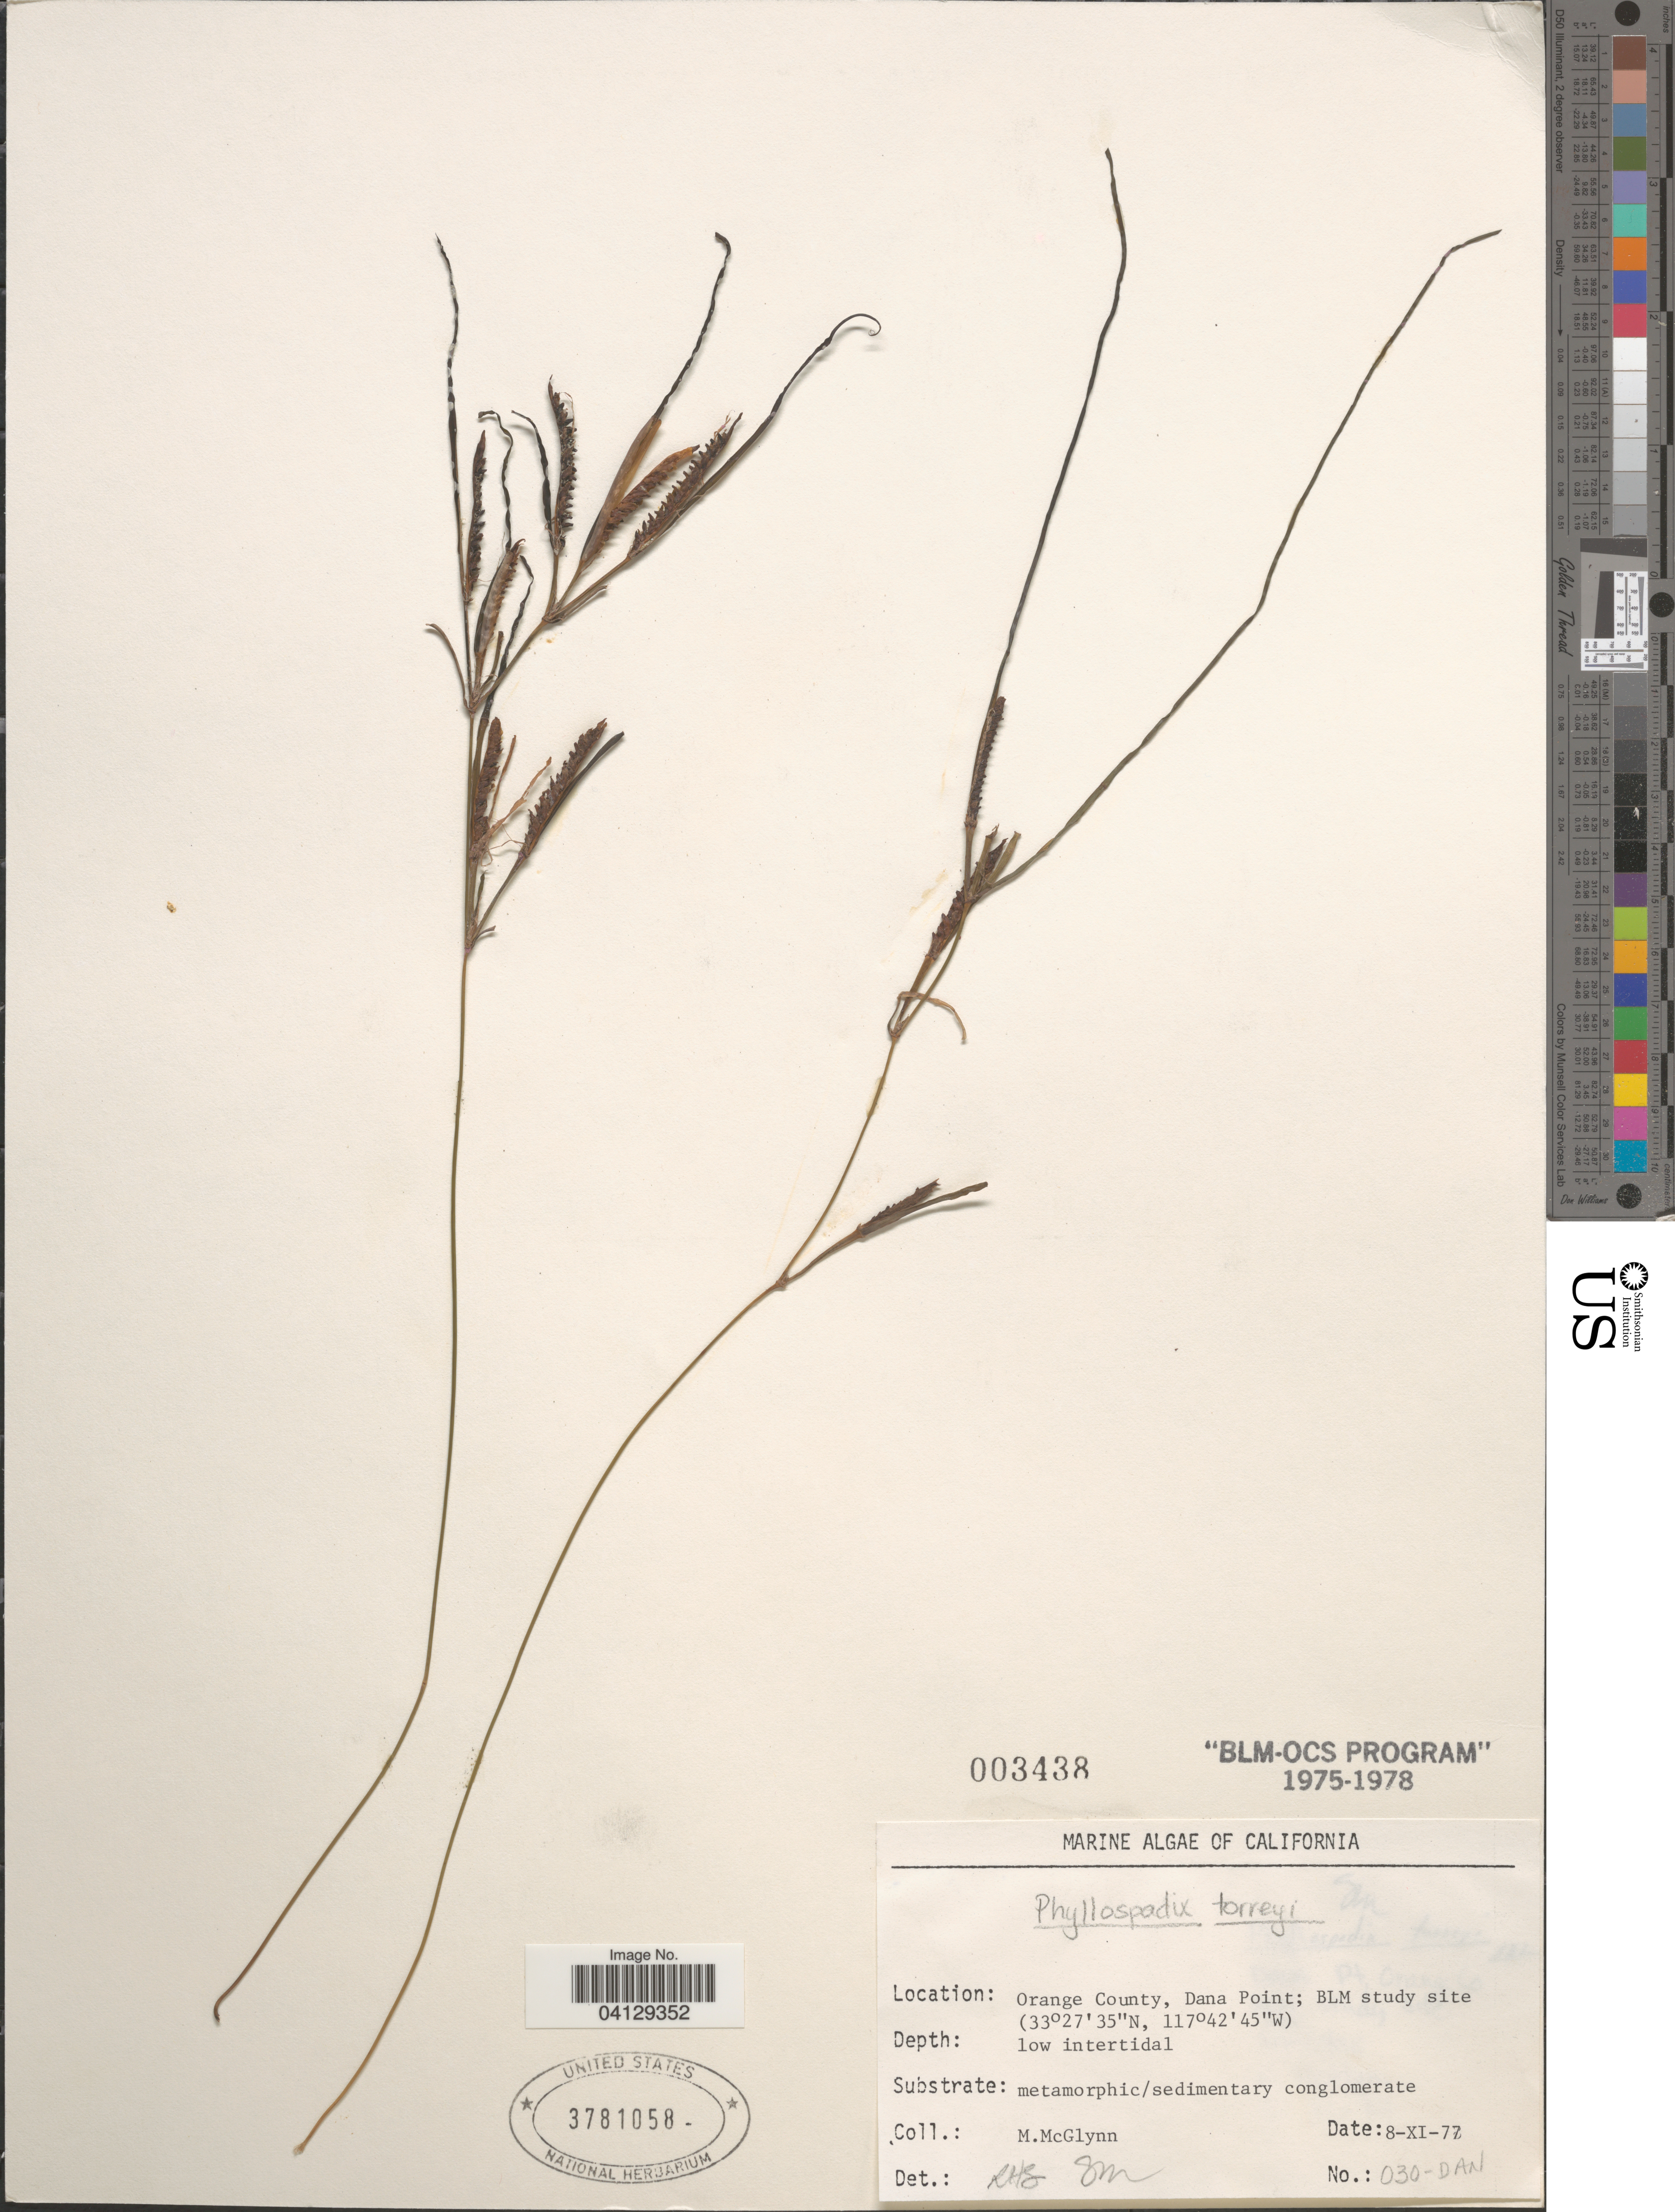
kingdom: Plantae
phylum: Tracheophyta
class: Liliopsida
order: Alismatales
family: Zosteraceae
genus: Phyllospadix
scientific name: Phyllospadix torreyi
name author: S. Watson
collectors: M. McGlynn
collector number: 030-DAN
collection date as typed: Transcribed d/m/y: 8/11/77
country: United States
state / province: California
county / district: Orange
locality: Orange County, Dana Point; BLM study site.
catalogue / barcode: US 3781058